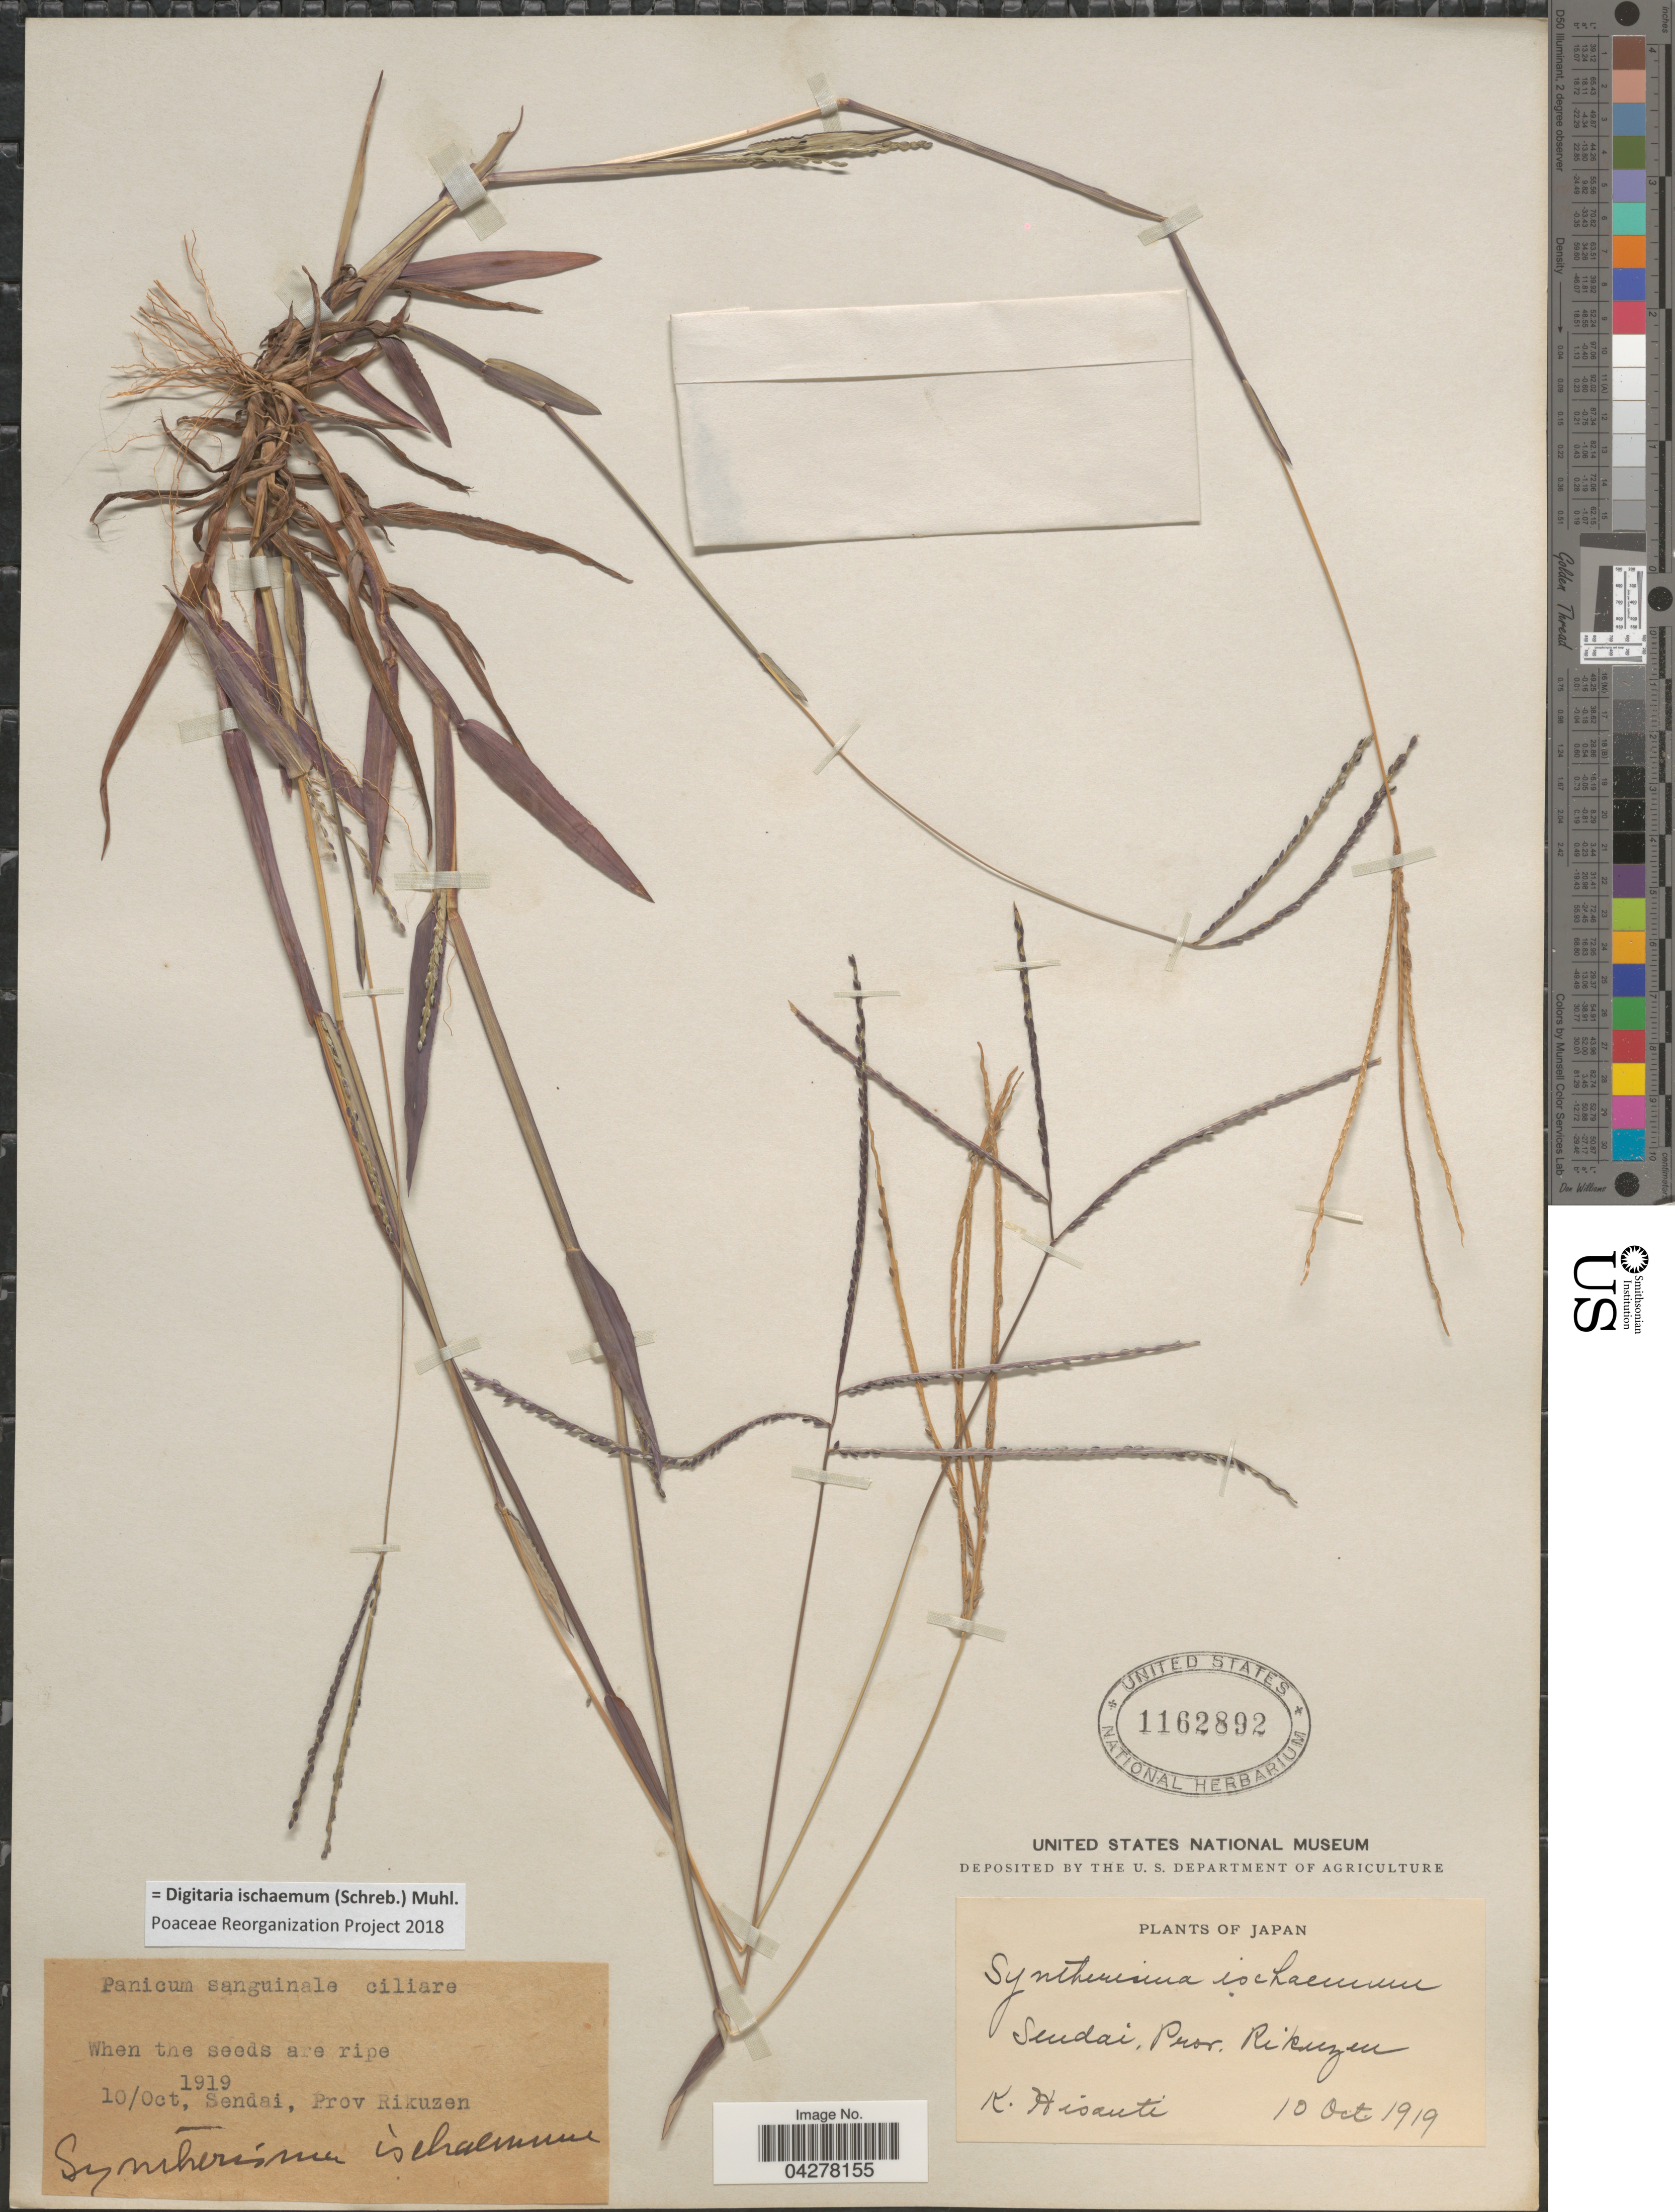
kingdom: Plantae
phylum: Tracheophyta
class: Liliopsida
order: Poales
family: Poaceae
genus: Digitaria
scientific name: Digitaria ischaemum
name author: (Schreber) Schreber ex Muhl.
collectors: K. Hisauti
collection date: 1919-10-10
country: Japan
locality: Sendai, Prov. Rikuzen.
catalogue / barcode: US 1162892